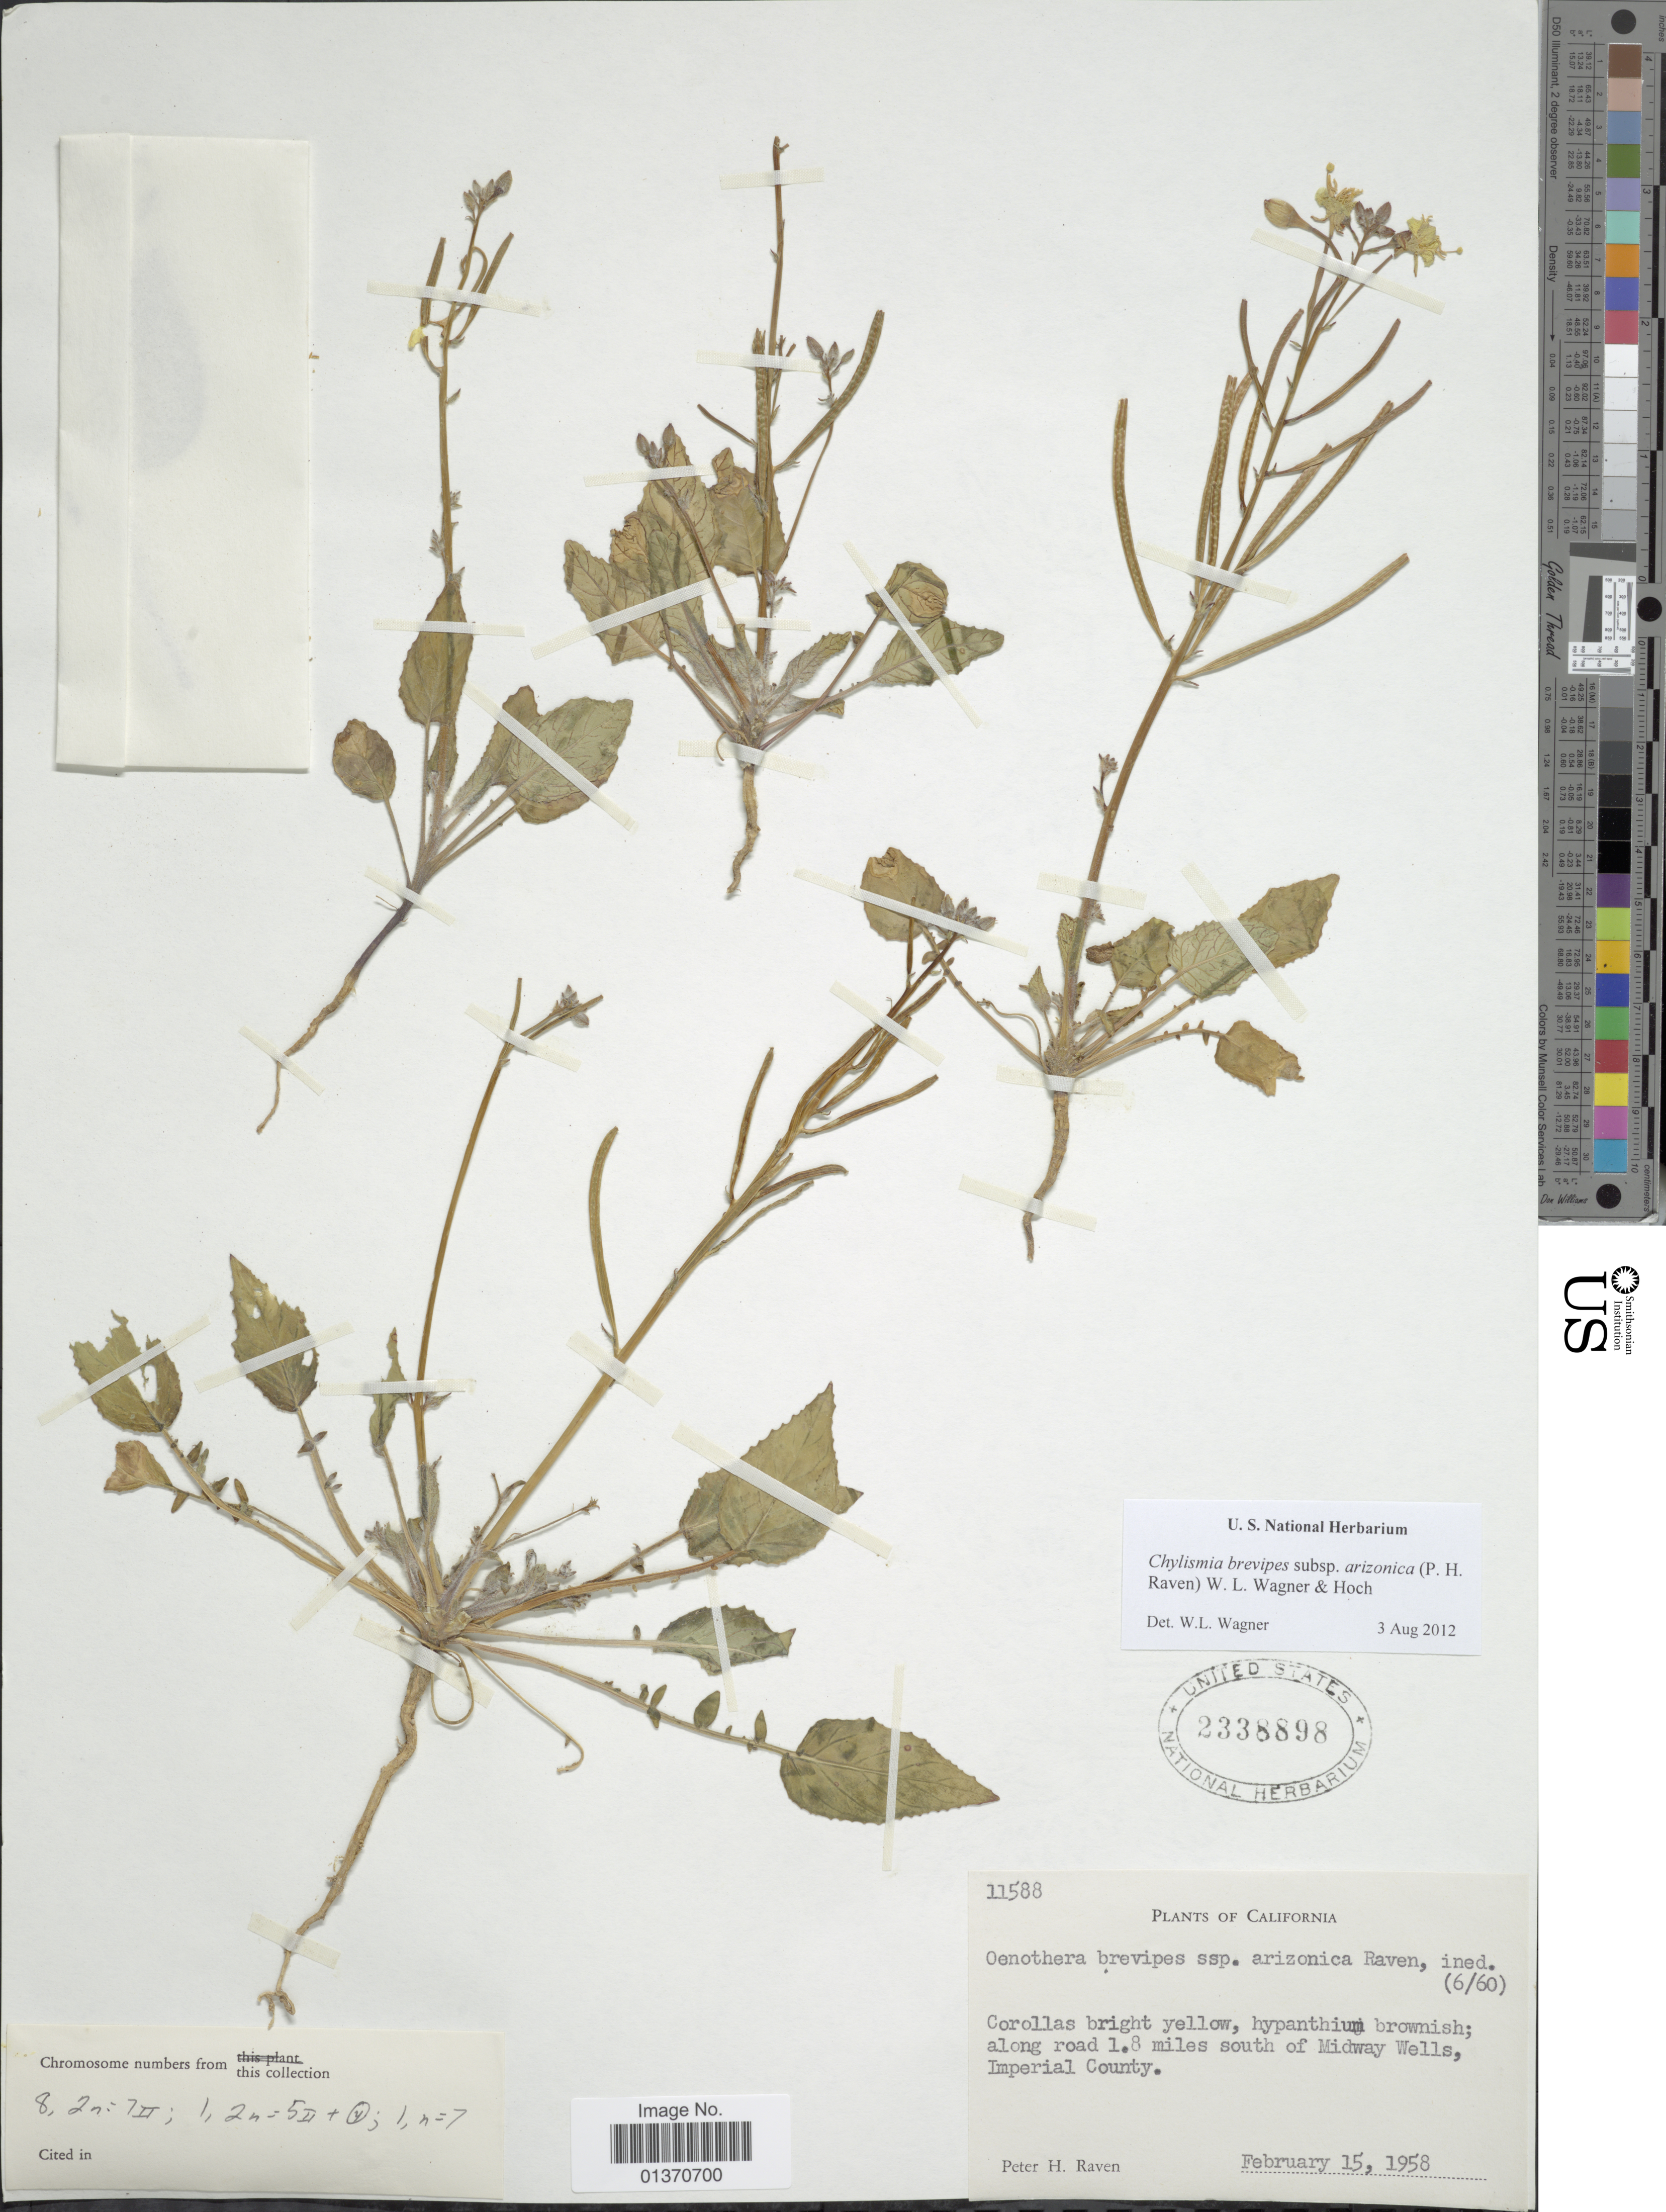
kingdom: Plantae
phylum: Tracheophyta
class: Magnoliopsida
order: Myrtales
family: Onagraceae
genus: Chylismia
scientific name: Chylismia brevipes subsp. arizonica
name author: (P.H. Raven) W.L. Wagner & Hoch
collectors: P. Raven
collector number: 11588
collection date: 1958-02-15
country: United States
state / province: California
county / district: Imperial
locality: Along road 1.8 miles south of Midway Wells, Imperial County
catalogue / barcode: US 2338898